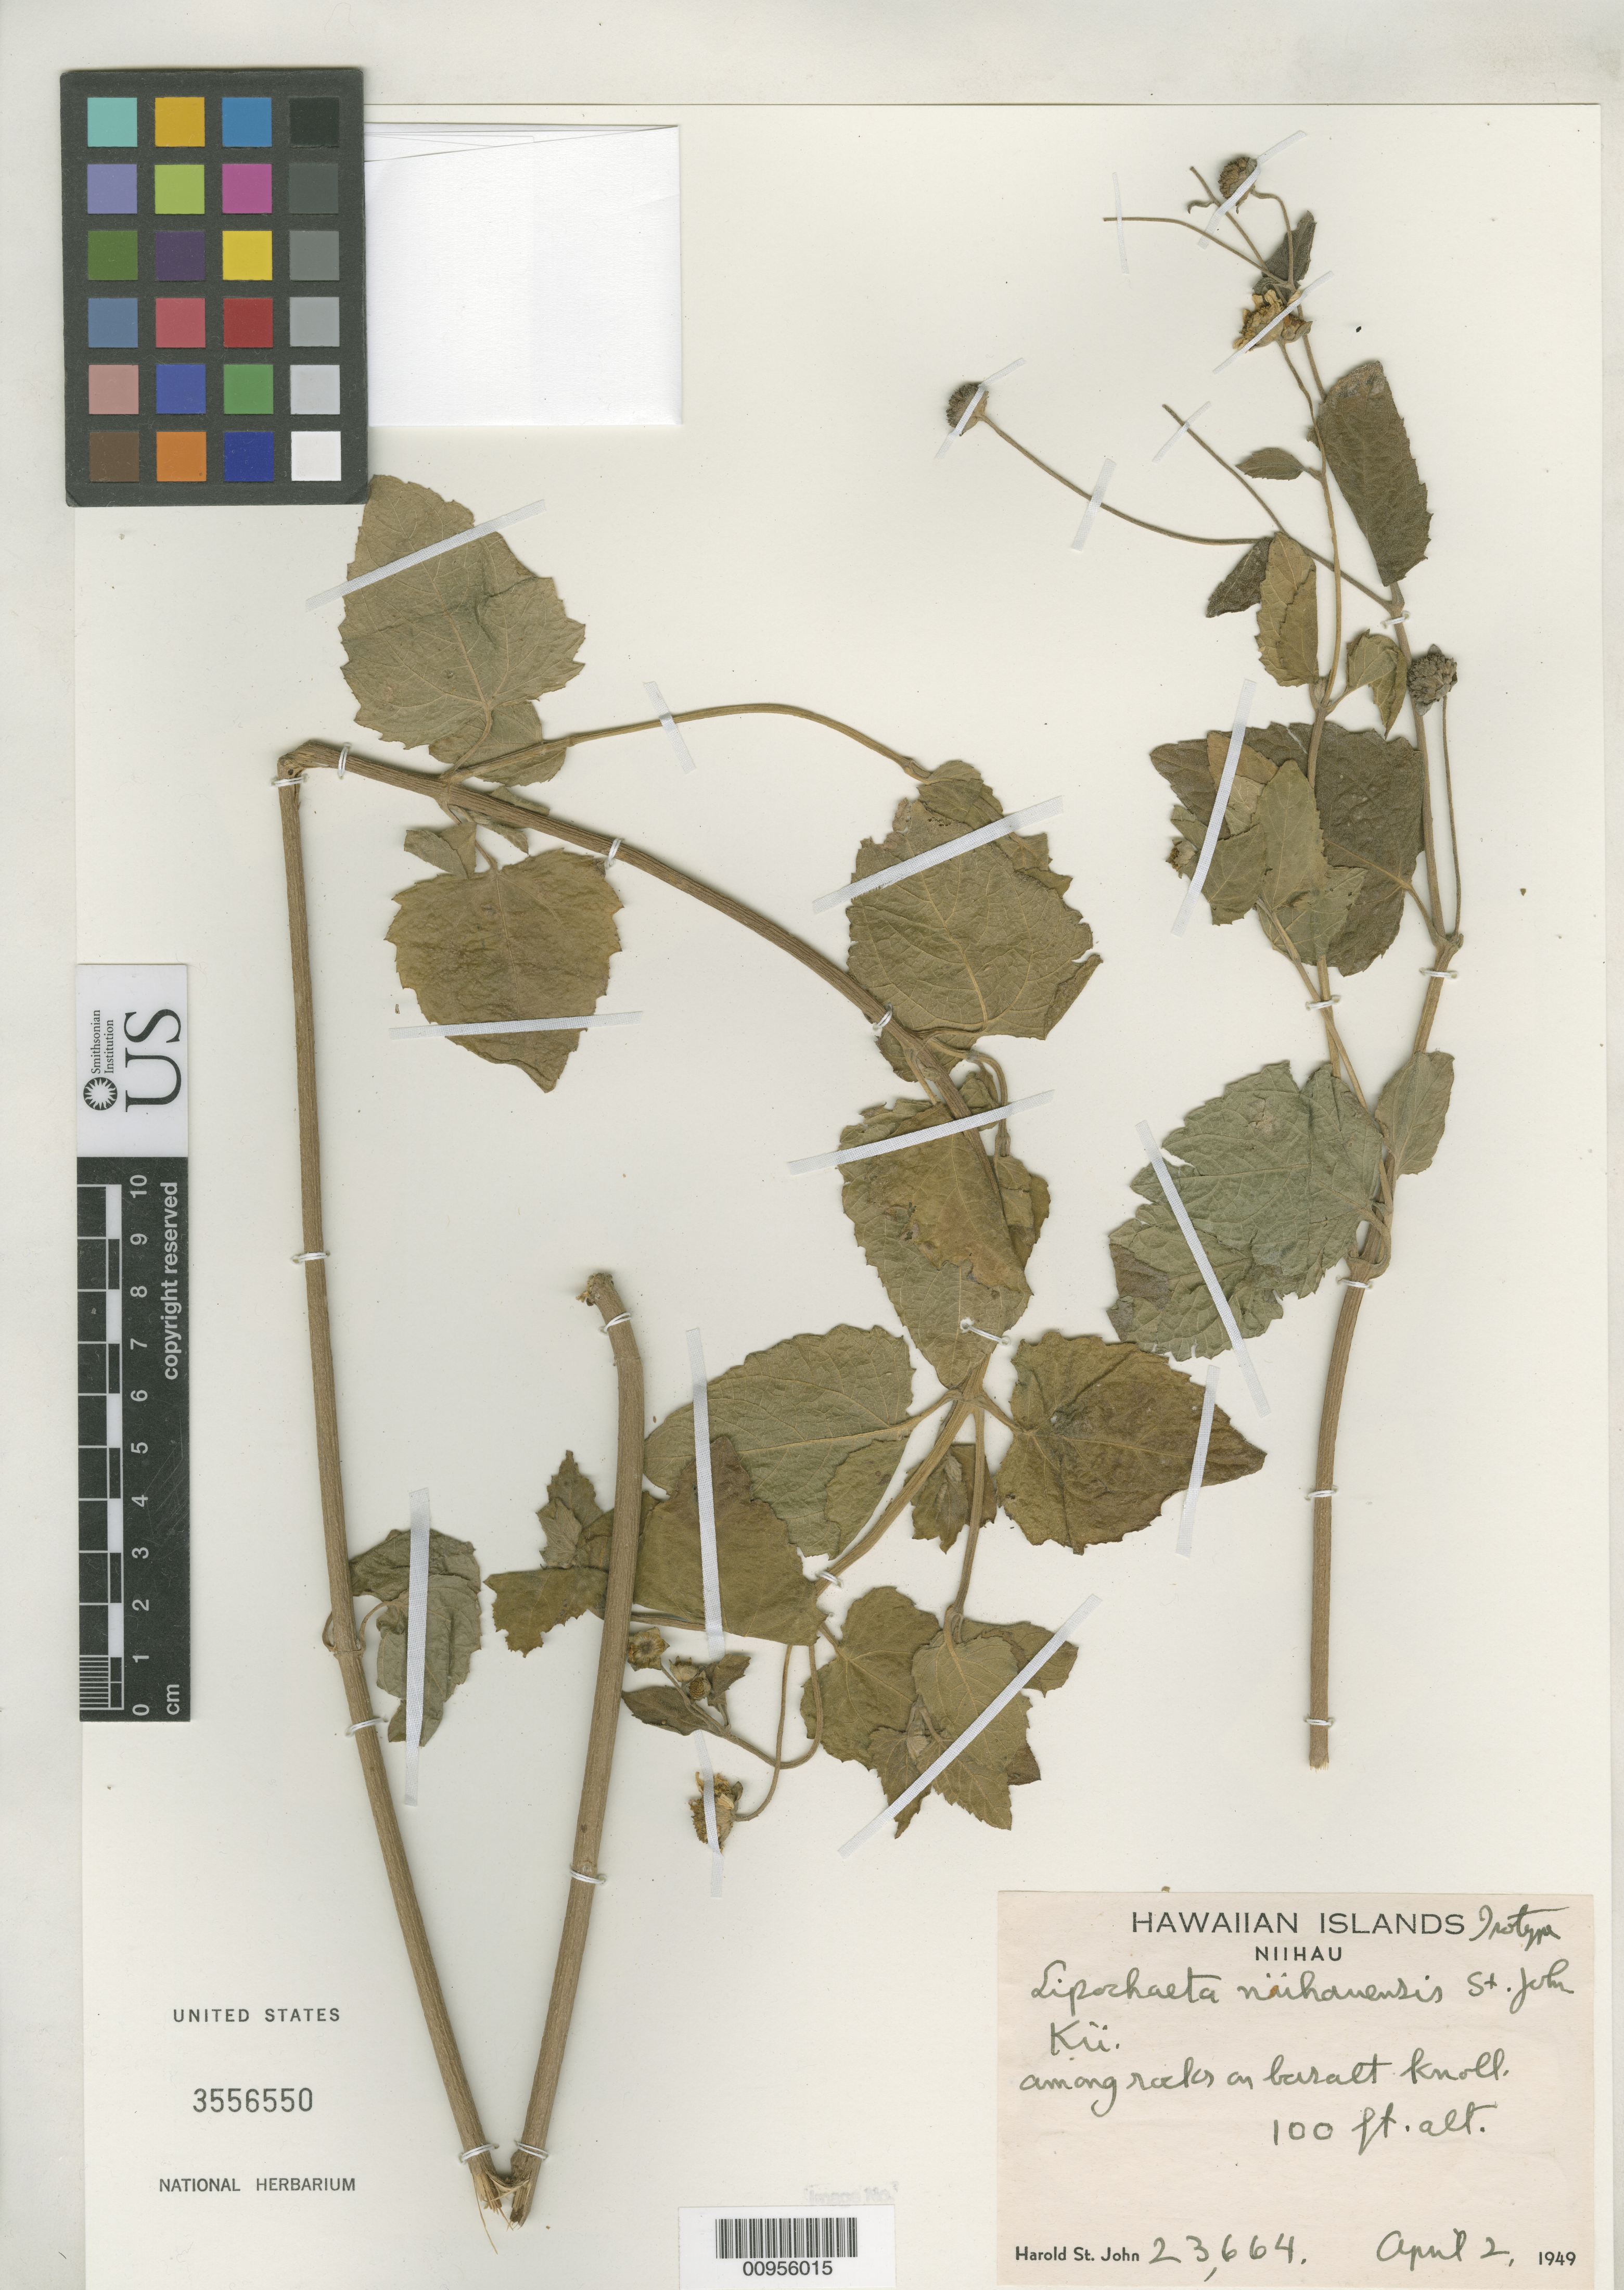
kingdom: Plantae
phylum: Tracheophyta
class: Magnoliopsida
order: Asterales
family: Asteraceae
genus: Lipochaeta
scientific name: Lipochaeta niihauensis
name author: H. St. John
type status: Isotype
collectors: H. St. John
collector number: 23664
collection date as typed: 02 Apr 1949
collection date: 1949-04-02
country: United States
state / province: Hawaii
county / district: Kauai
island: Ni'ihau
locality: Kii, along rocks on basalt knoll.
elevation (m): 30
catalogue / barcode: US 3556550